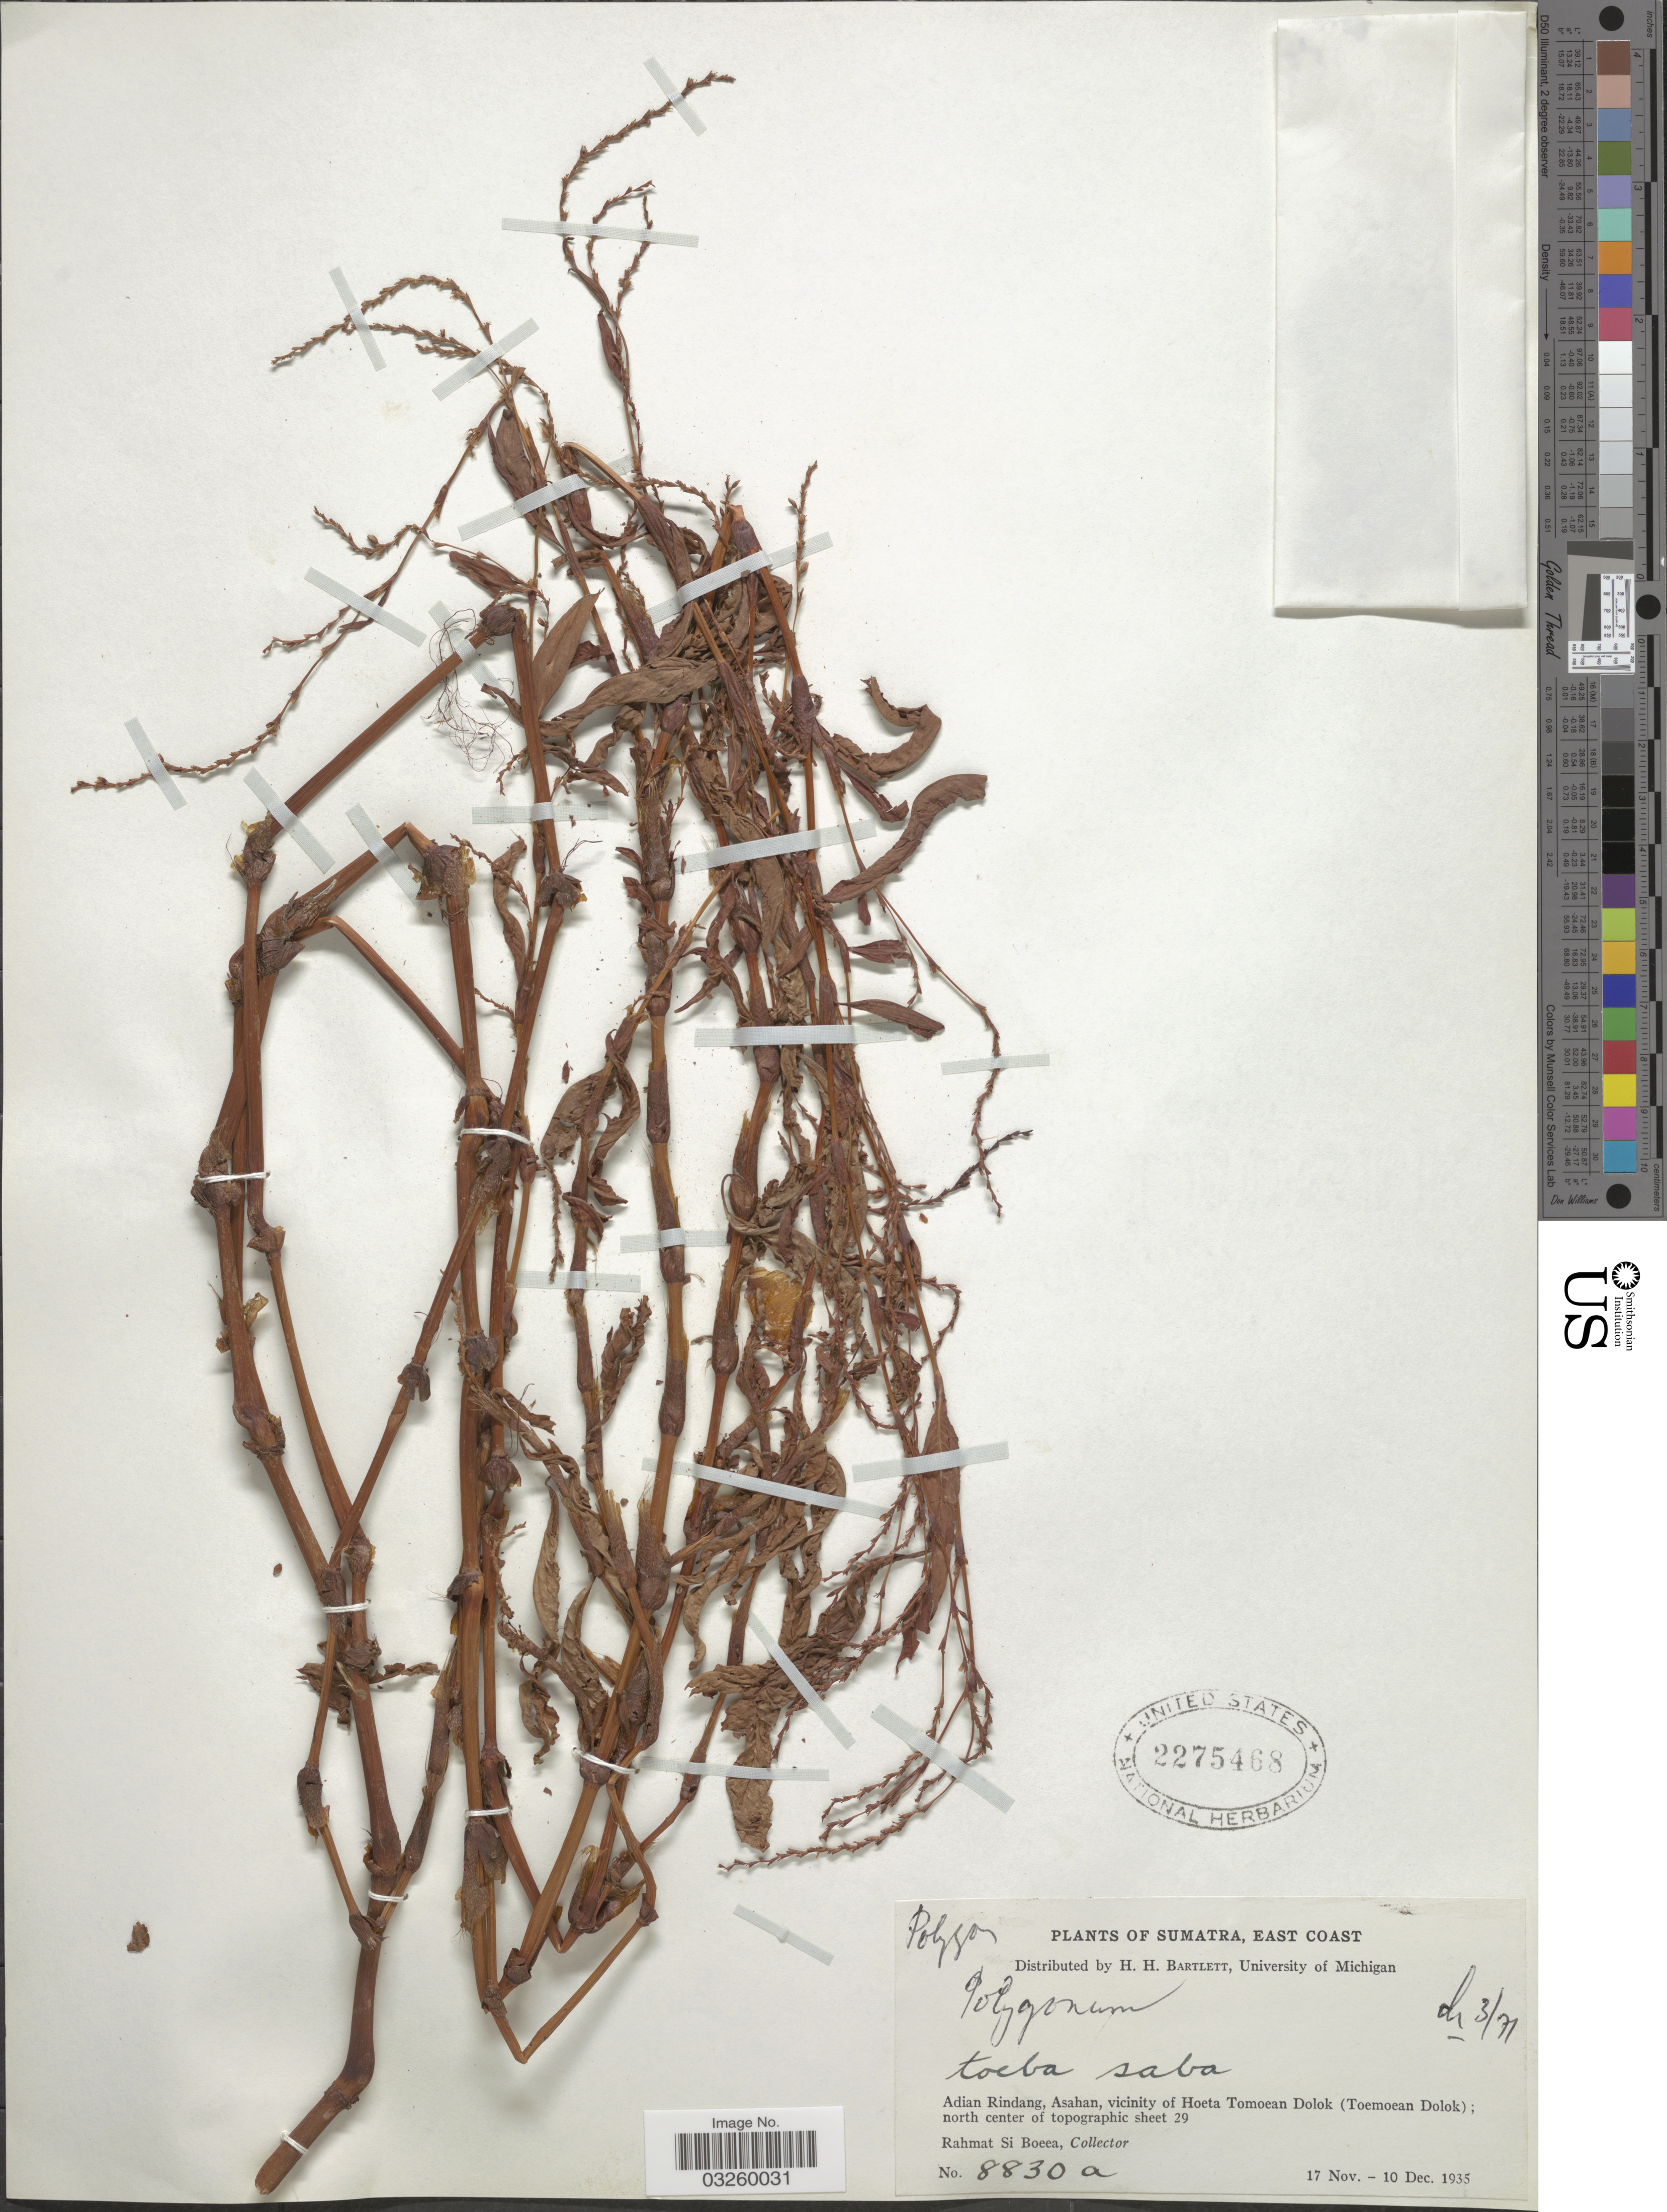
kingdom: Plantae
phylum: Tracheophyta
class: Magnoliopsida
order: Caryophyllales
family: Polygonaceae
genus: Persicaria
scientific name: Persicaria sp.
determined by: Wagner, W. L., (BOT), Smithsonian Institution - National Museum of Natural History (UNITED STATES)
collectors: Rahmat Si Boeea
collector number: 8830a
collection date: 1935-11-17/1935-12-10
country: Indonesia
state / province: Sumatra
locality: East Coast. Adian Rindang, Asahan, vicinity of Hoeta Tomoean Dolok (Toemoean Dolok); north center of topographic sheet 29.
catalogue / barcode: US 2275468